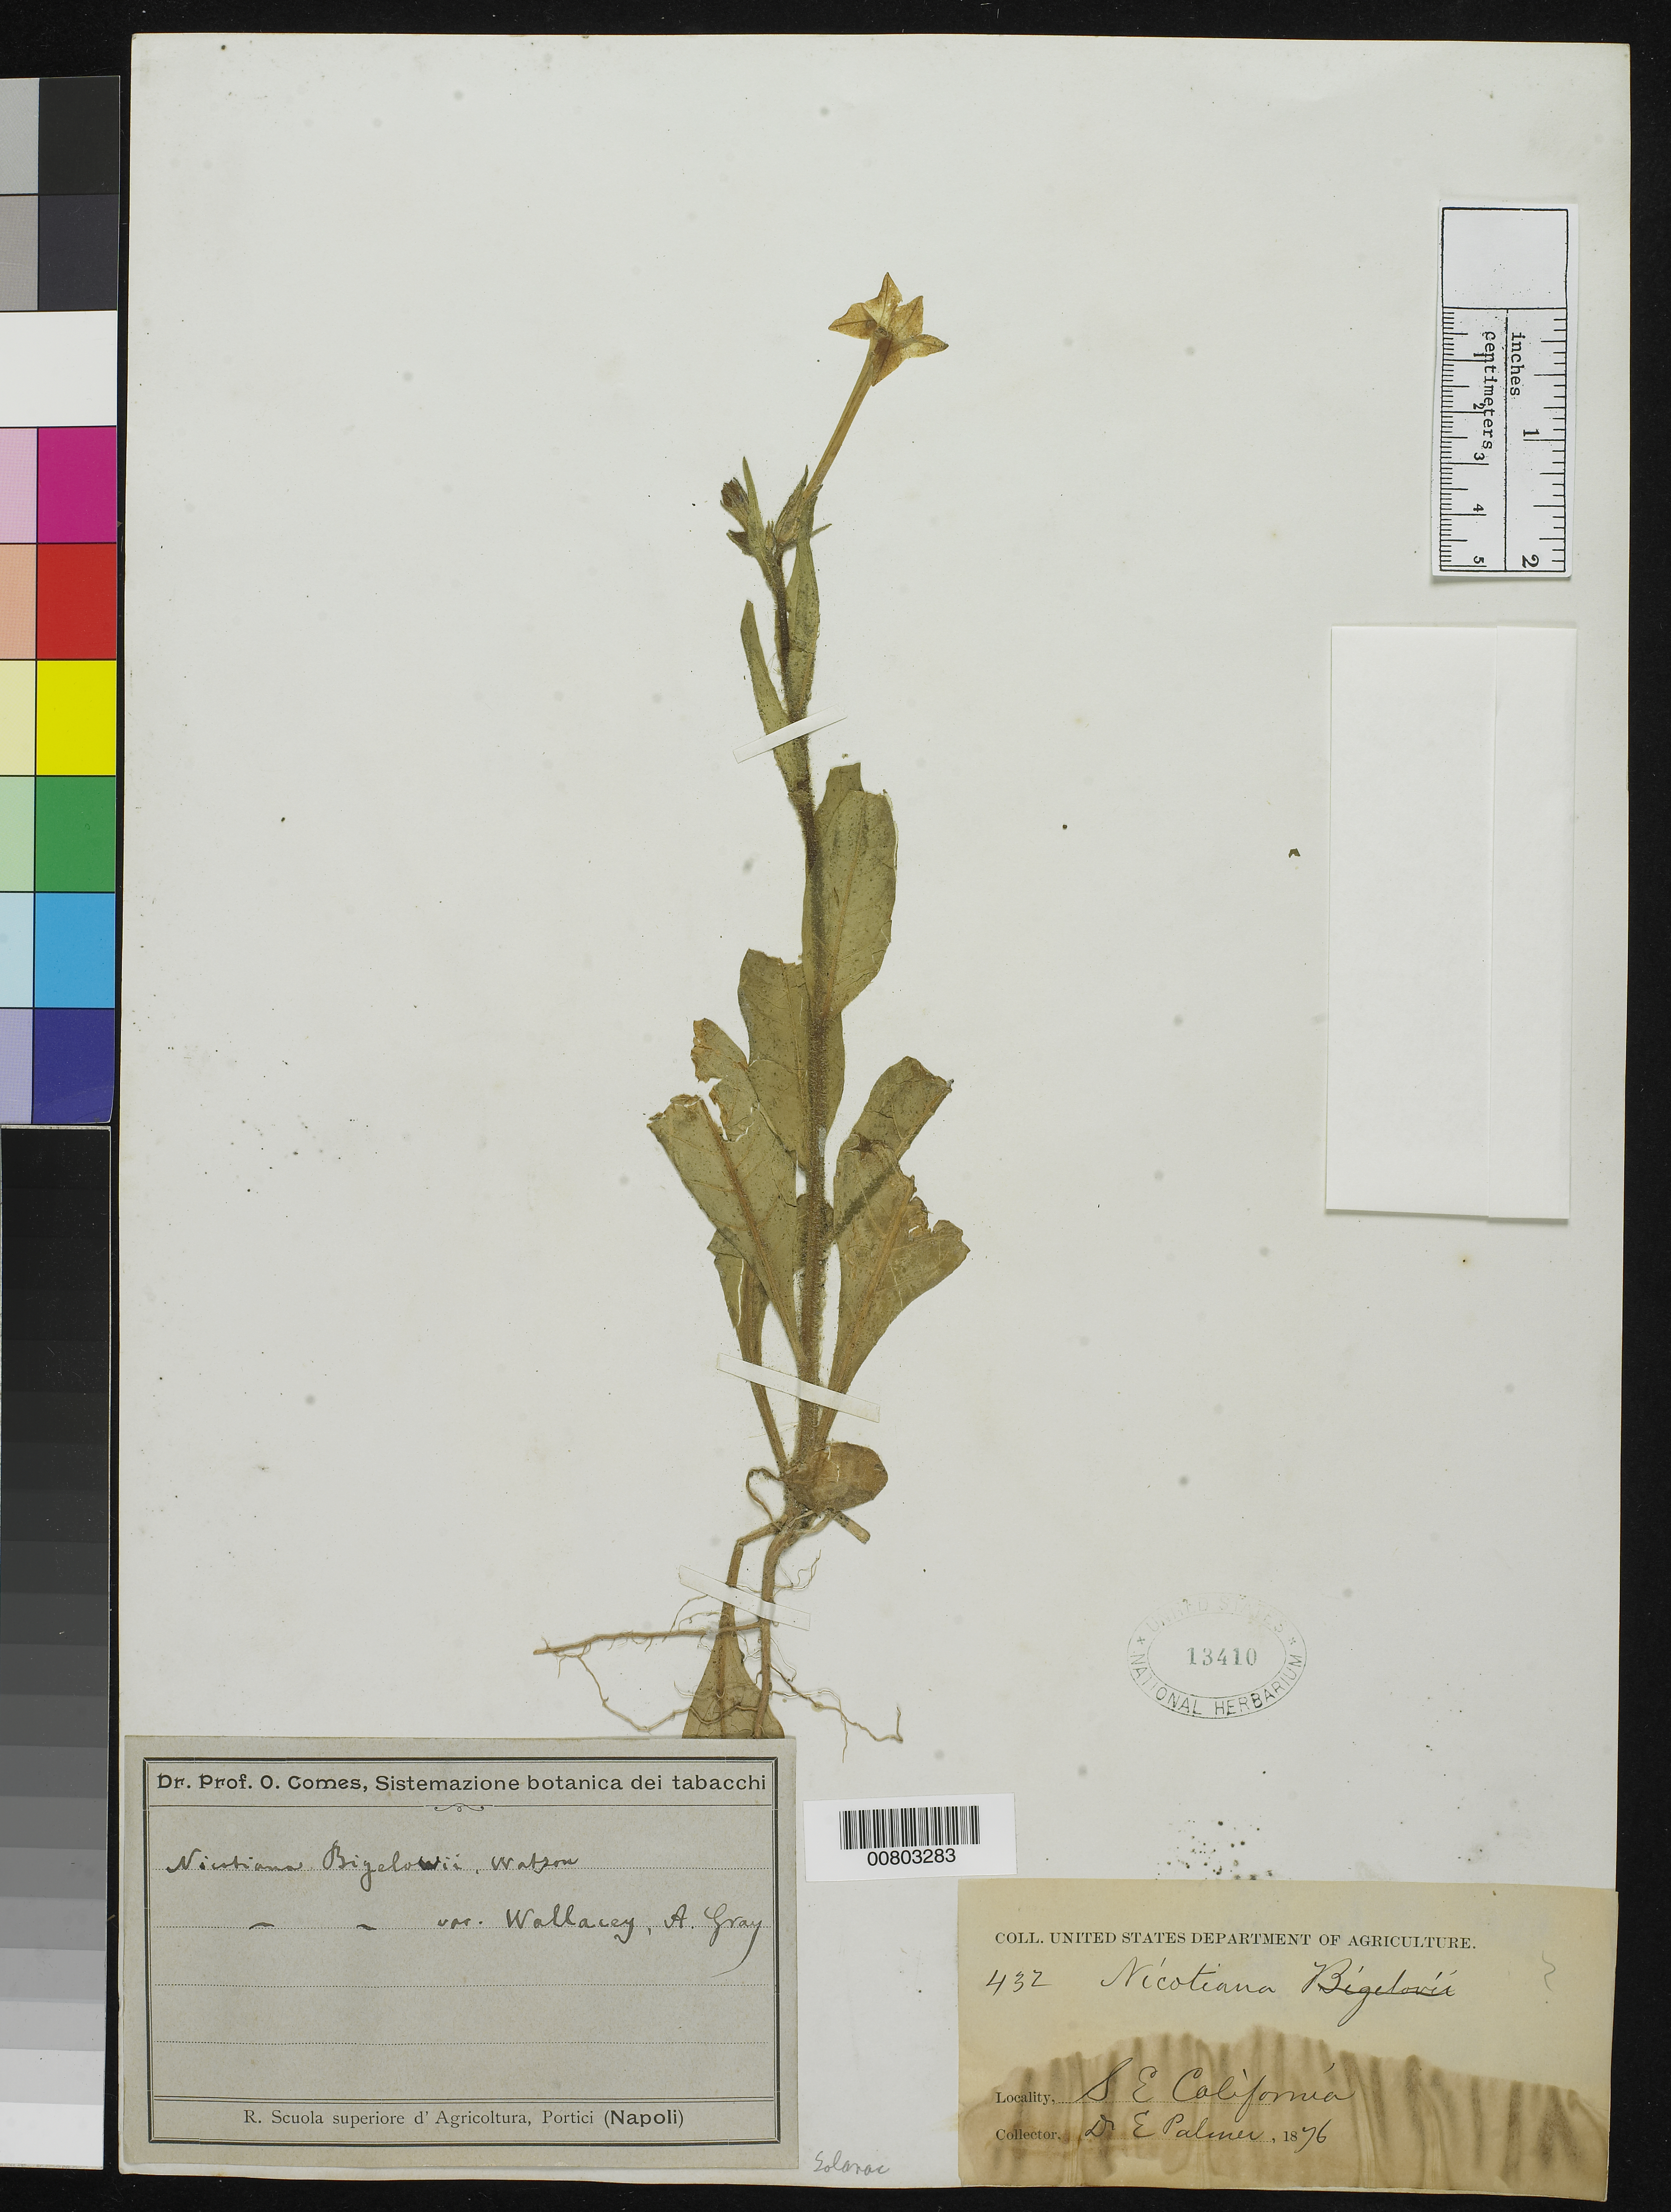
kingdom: Plantae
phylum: Tracheophyta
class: Magnoliopsida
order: Solanales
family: Solanaceae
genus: Nicotiana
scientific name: Nicotiana bigelovii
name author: S. Watson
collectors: E. Palmer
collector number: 432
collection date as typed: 1876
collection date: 1876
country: United States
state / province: California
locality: SE California.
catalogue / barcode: US 13410